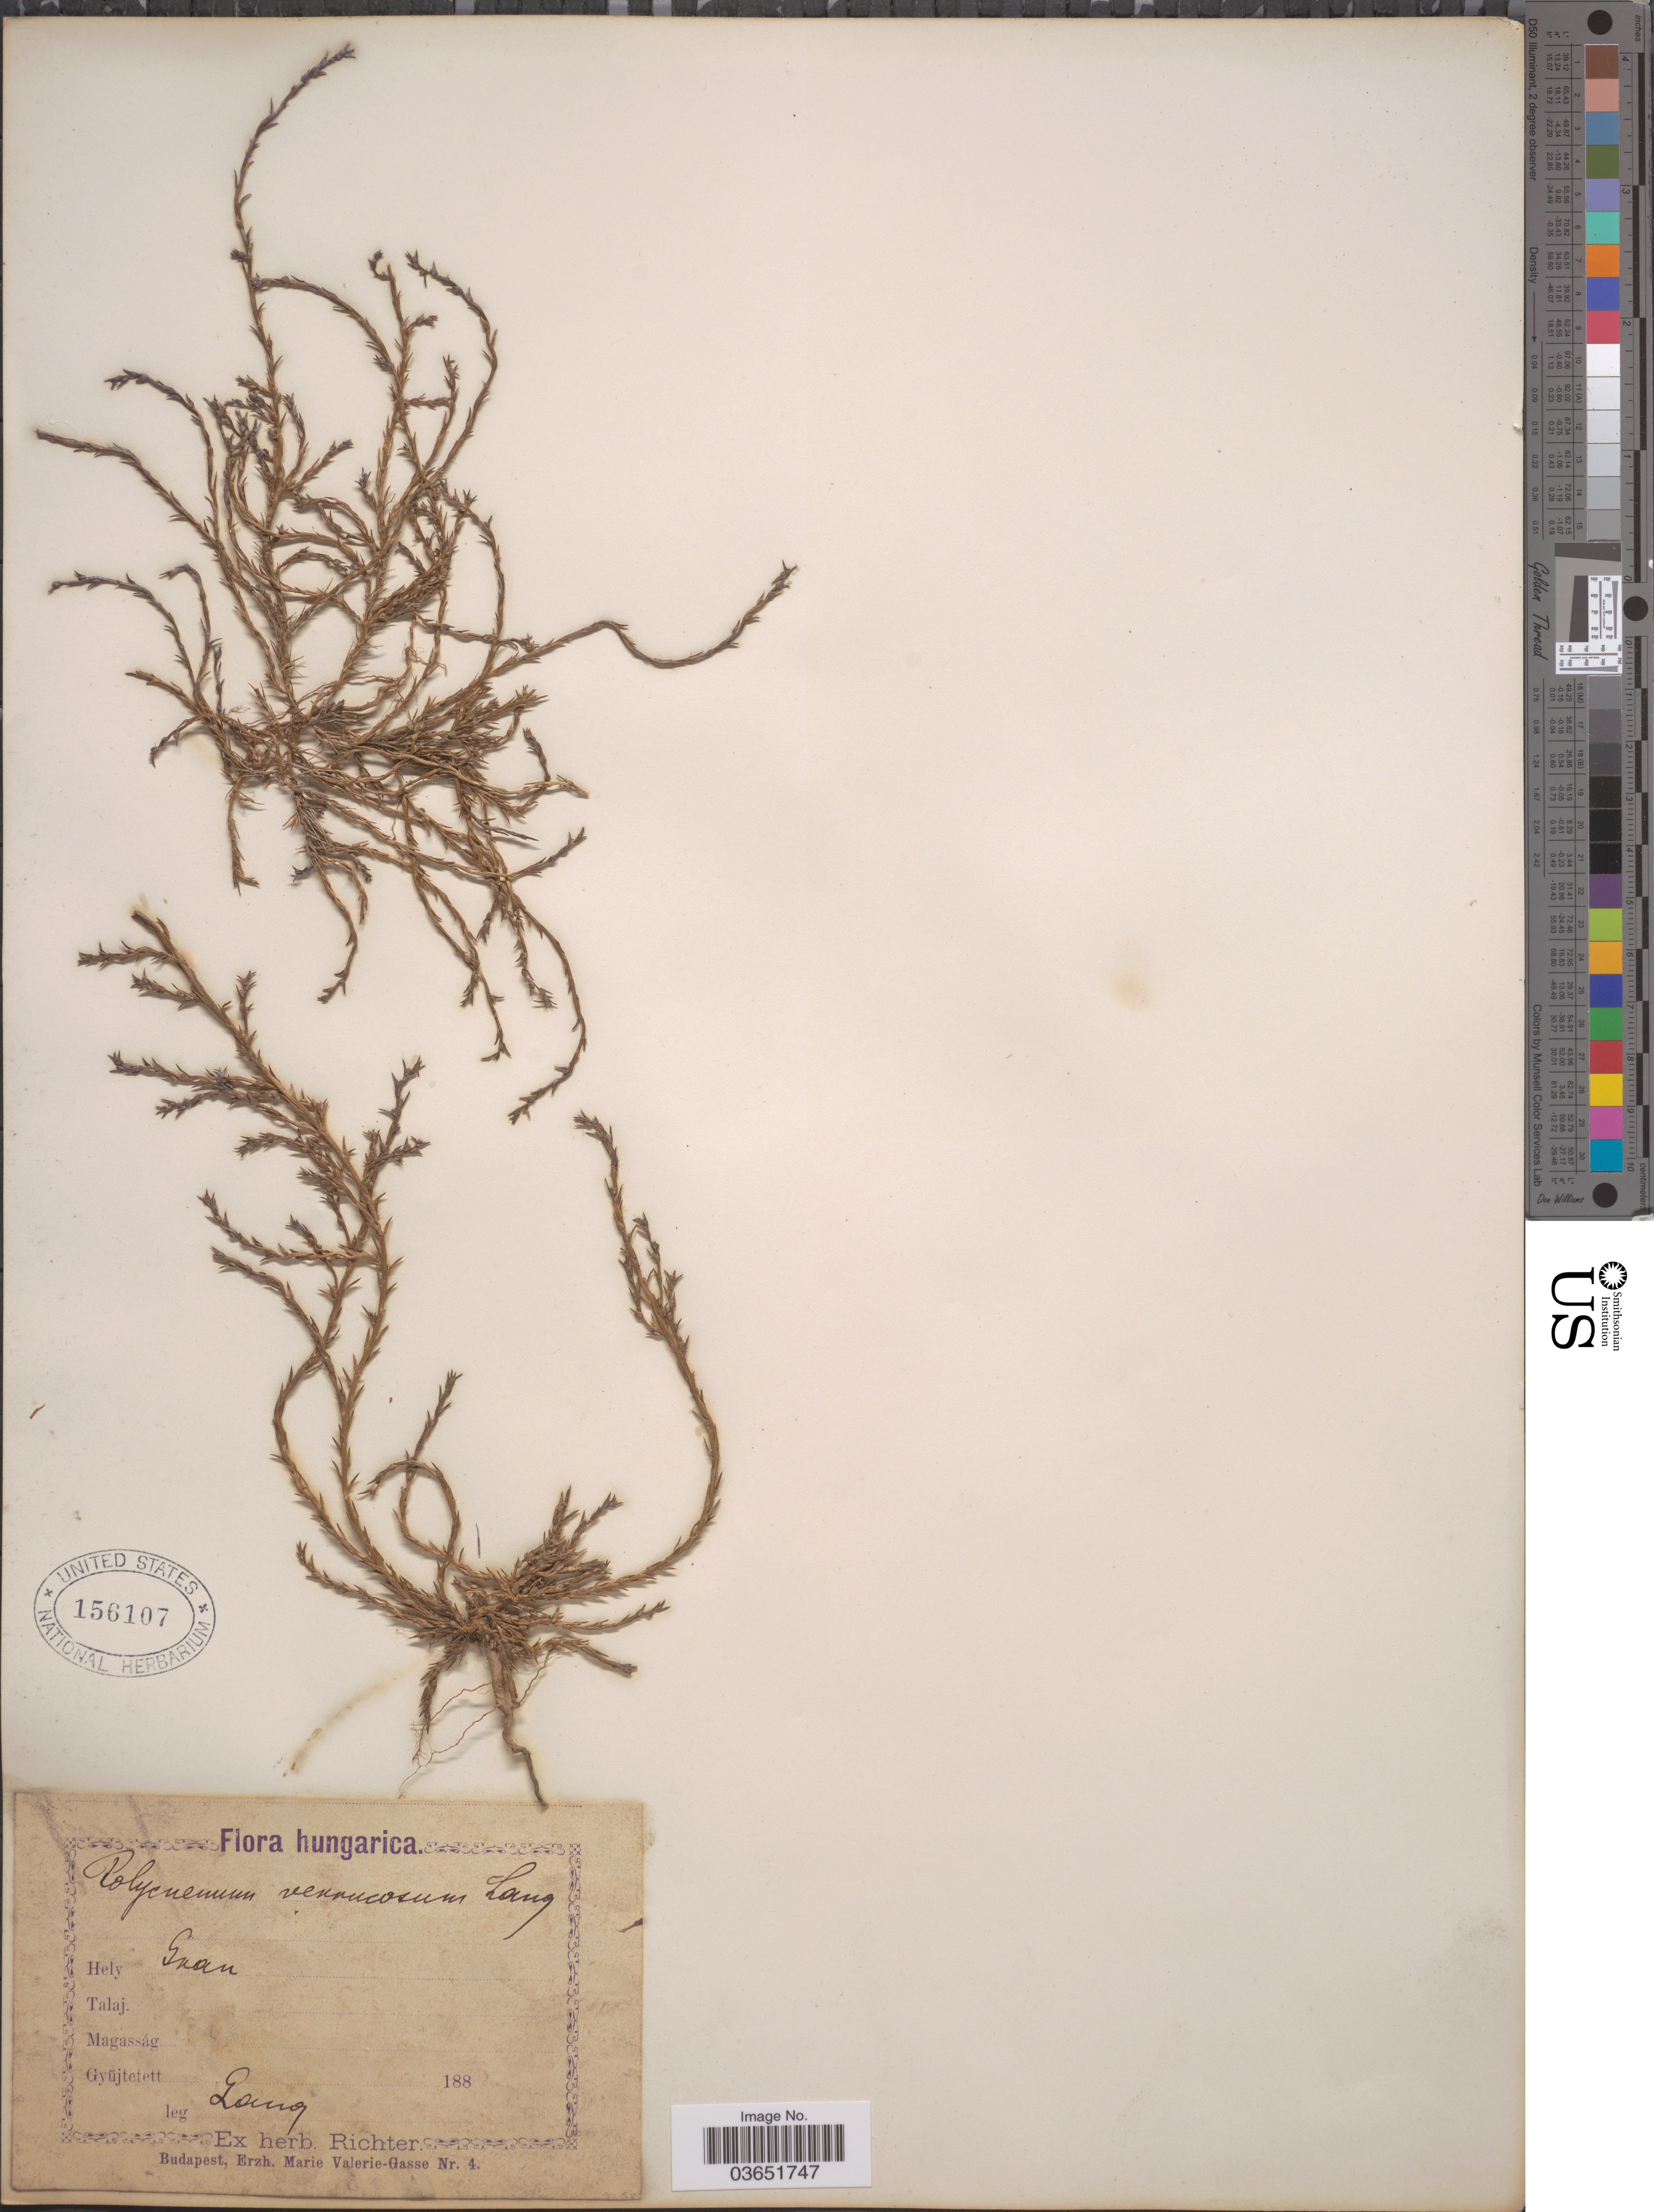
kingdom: Plantae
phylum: Tracheophyta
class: Magnoliopsida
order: Caryophyllales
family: Amaranthaceae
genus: Polycnemum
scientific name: Polycnemum verrucosum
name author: Láng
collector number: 4?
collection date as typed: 188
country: Hungary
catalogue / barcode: US 156107